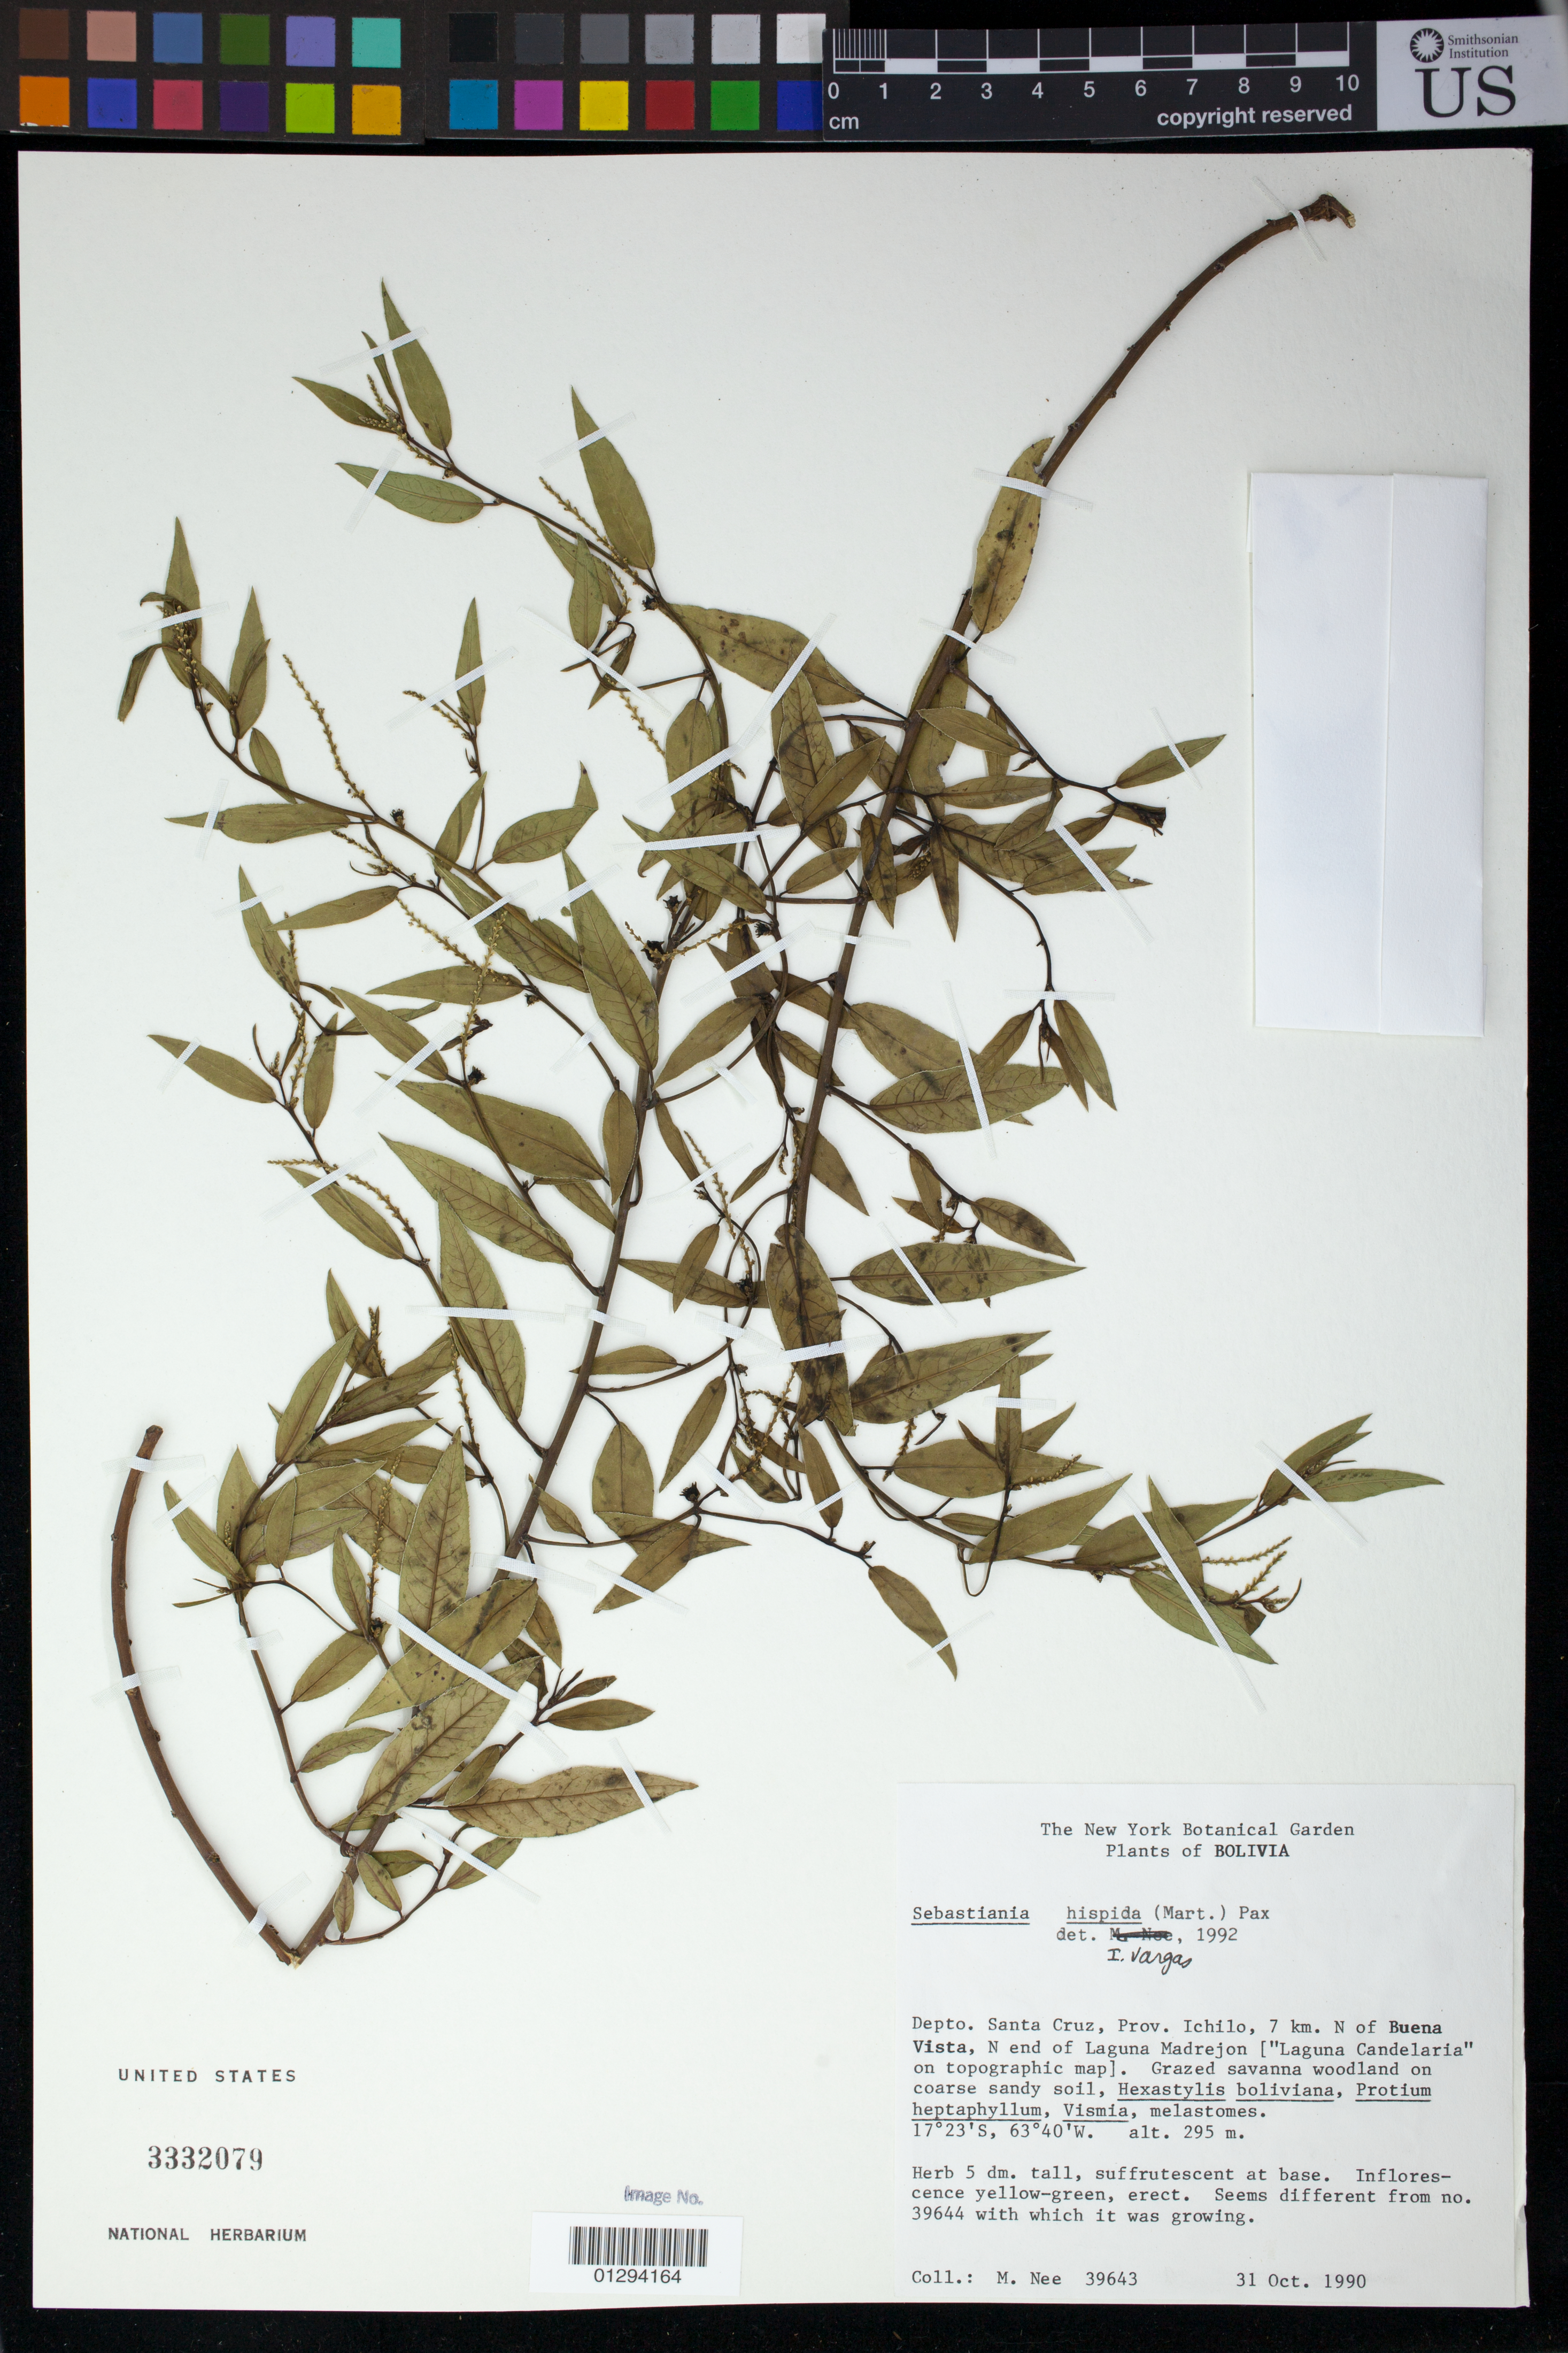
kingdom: Plantae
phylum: Tracheophyta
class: Magnoliopsida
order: Malpighiales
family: Euphorbiaceae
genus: Sebastiania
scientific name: Sebastiania hispida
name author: (Mart.) Pax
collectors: M. Nee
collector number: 39643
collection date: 1990-10-31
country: Bolivia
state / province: Santa Cruz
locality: Prov. Ichilo, 7 km. N of Buena Vista, N end of Laguna Madrejon ["Laguna Candelaria" on topographic map].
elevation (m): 295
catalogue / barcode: US 3332079